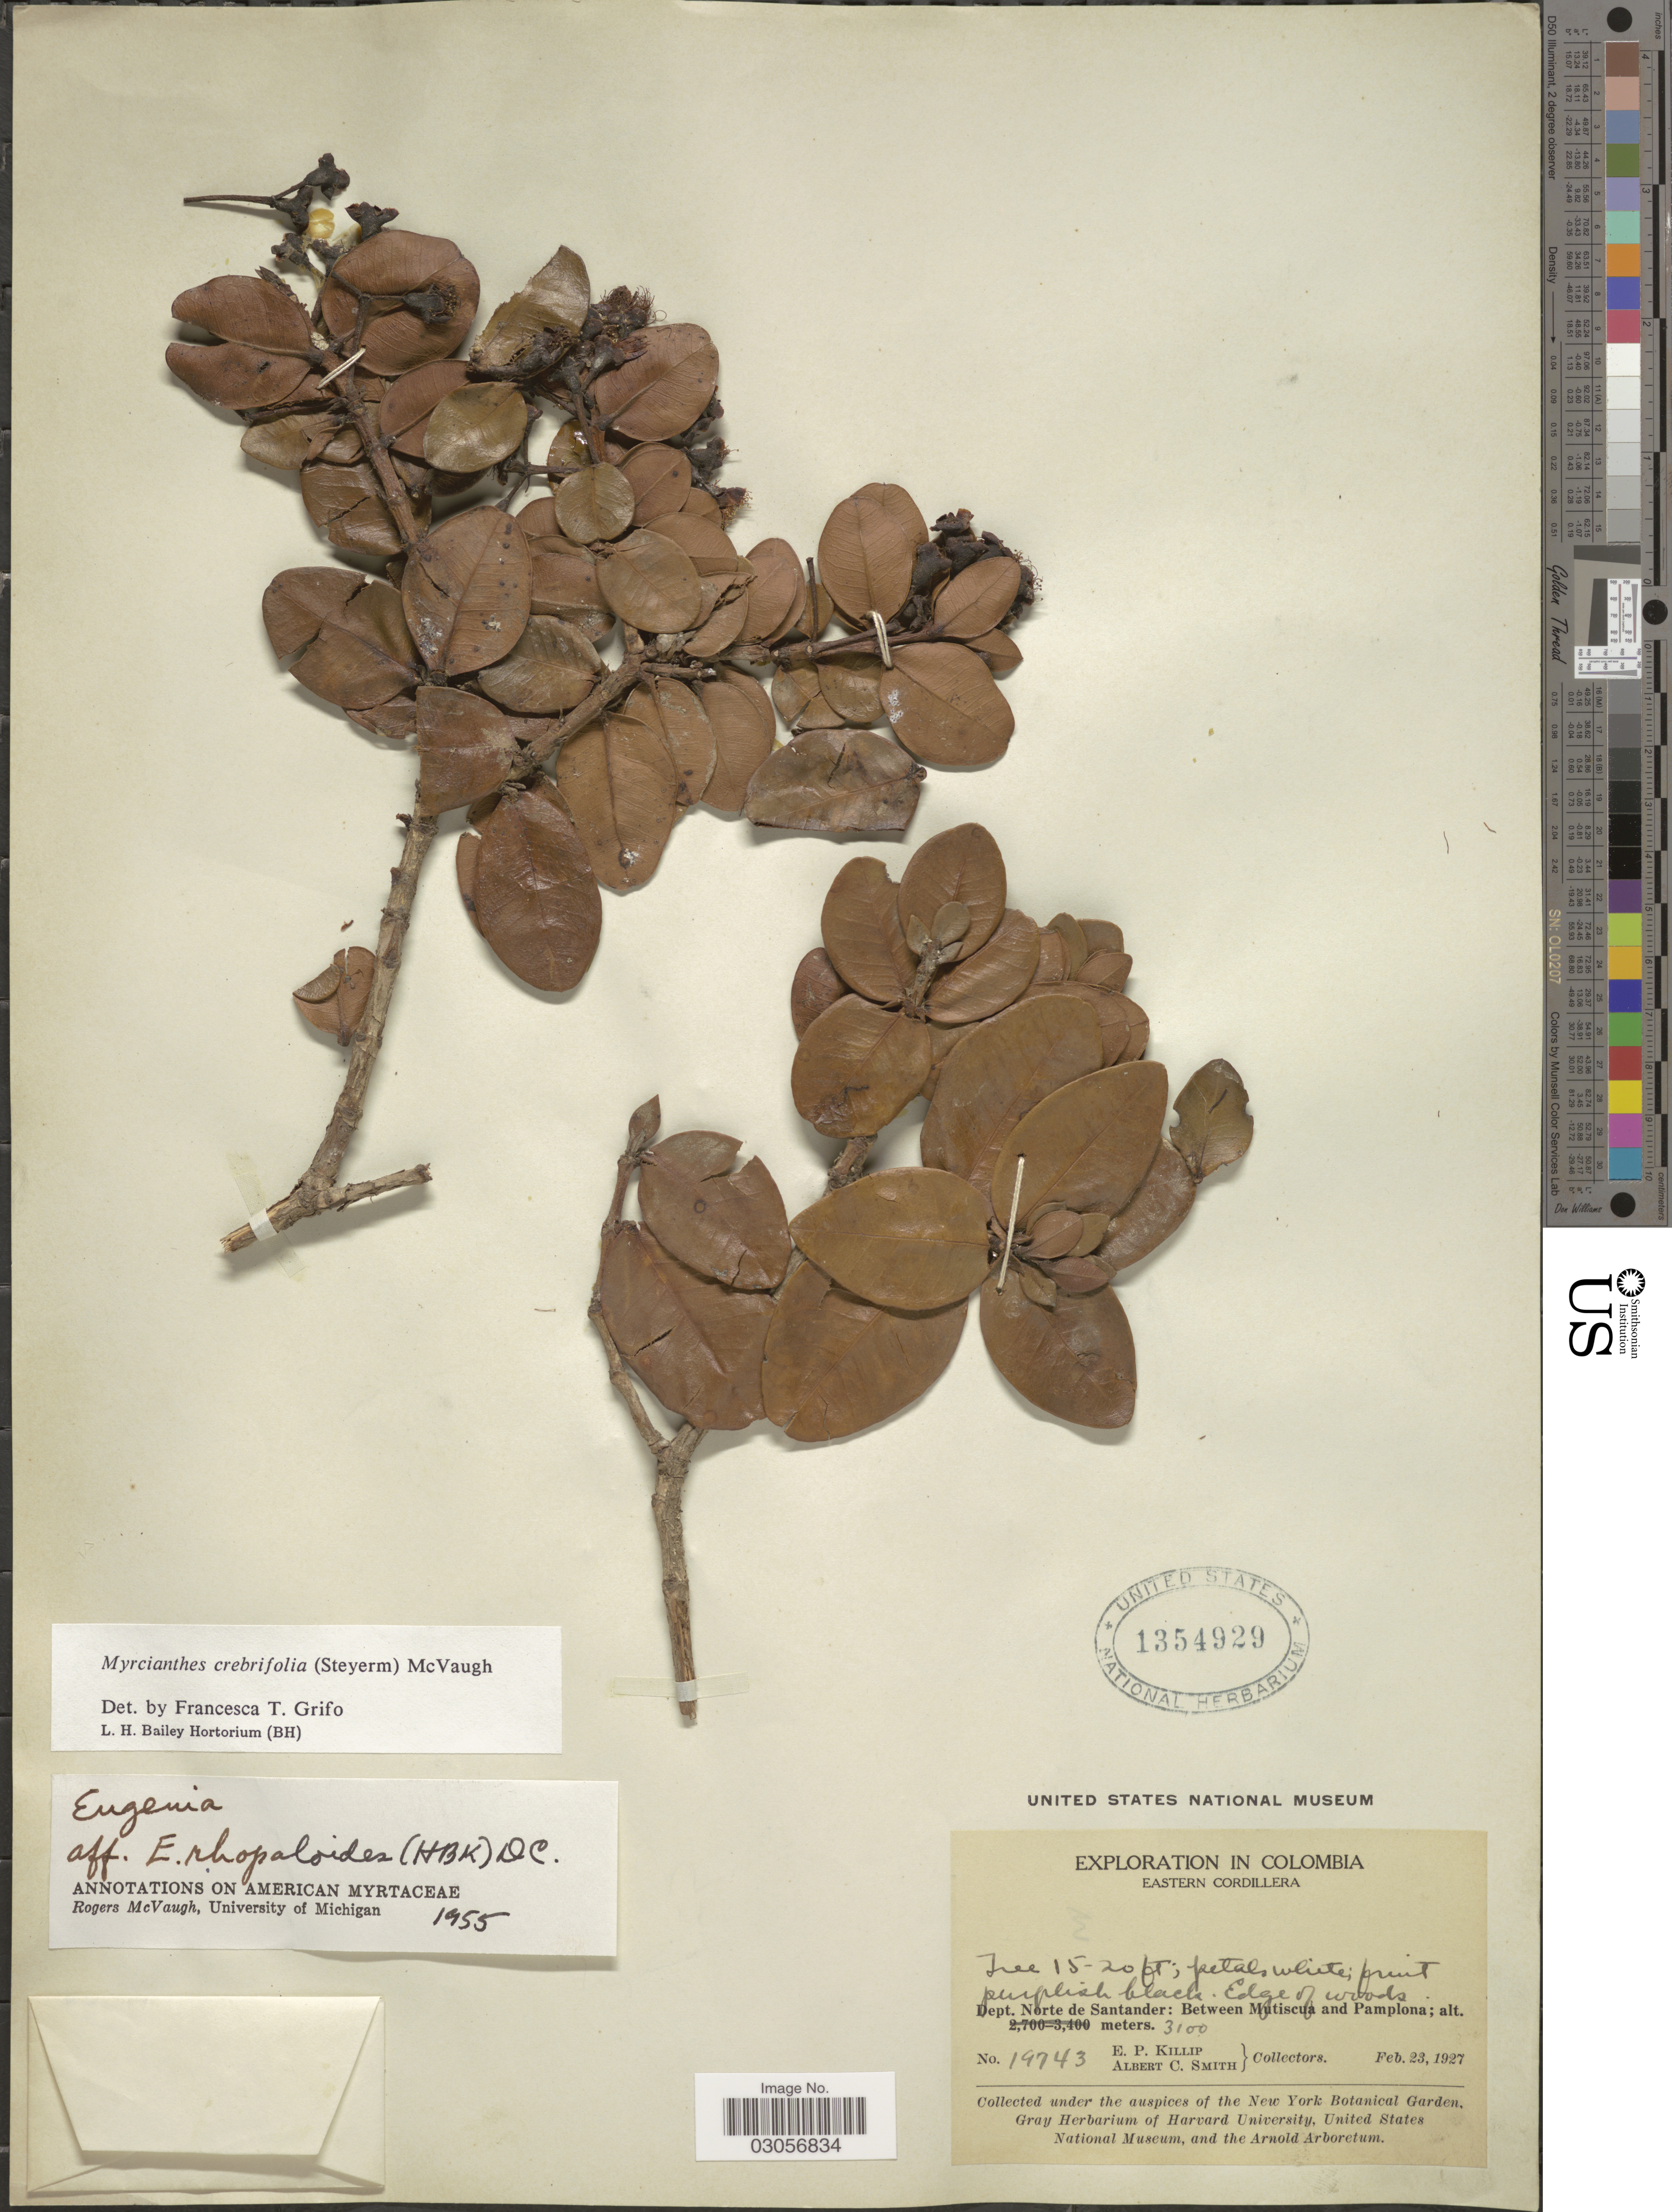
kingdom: Plantae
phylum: Tracheophyta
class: Magnoliopsida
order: Myrtales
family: Myrtaceae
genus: Myrcianthes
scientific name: Myrcianthes crebrifolia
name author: (Steyerm.) McVaugh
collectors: E. P. Killip & A. C. Smith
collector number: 19743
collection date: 1927-02-23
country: Colombia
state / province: Norte de Santander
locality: Eastern Cordillera, Dept. Norte de Santander: Between Mutiscua and Pamplona.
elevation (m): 3100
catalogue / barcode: US 1354929